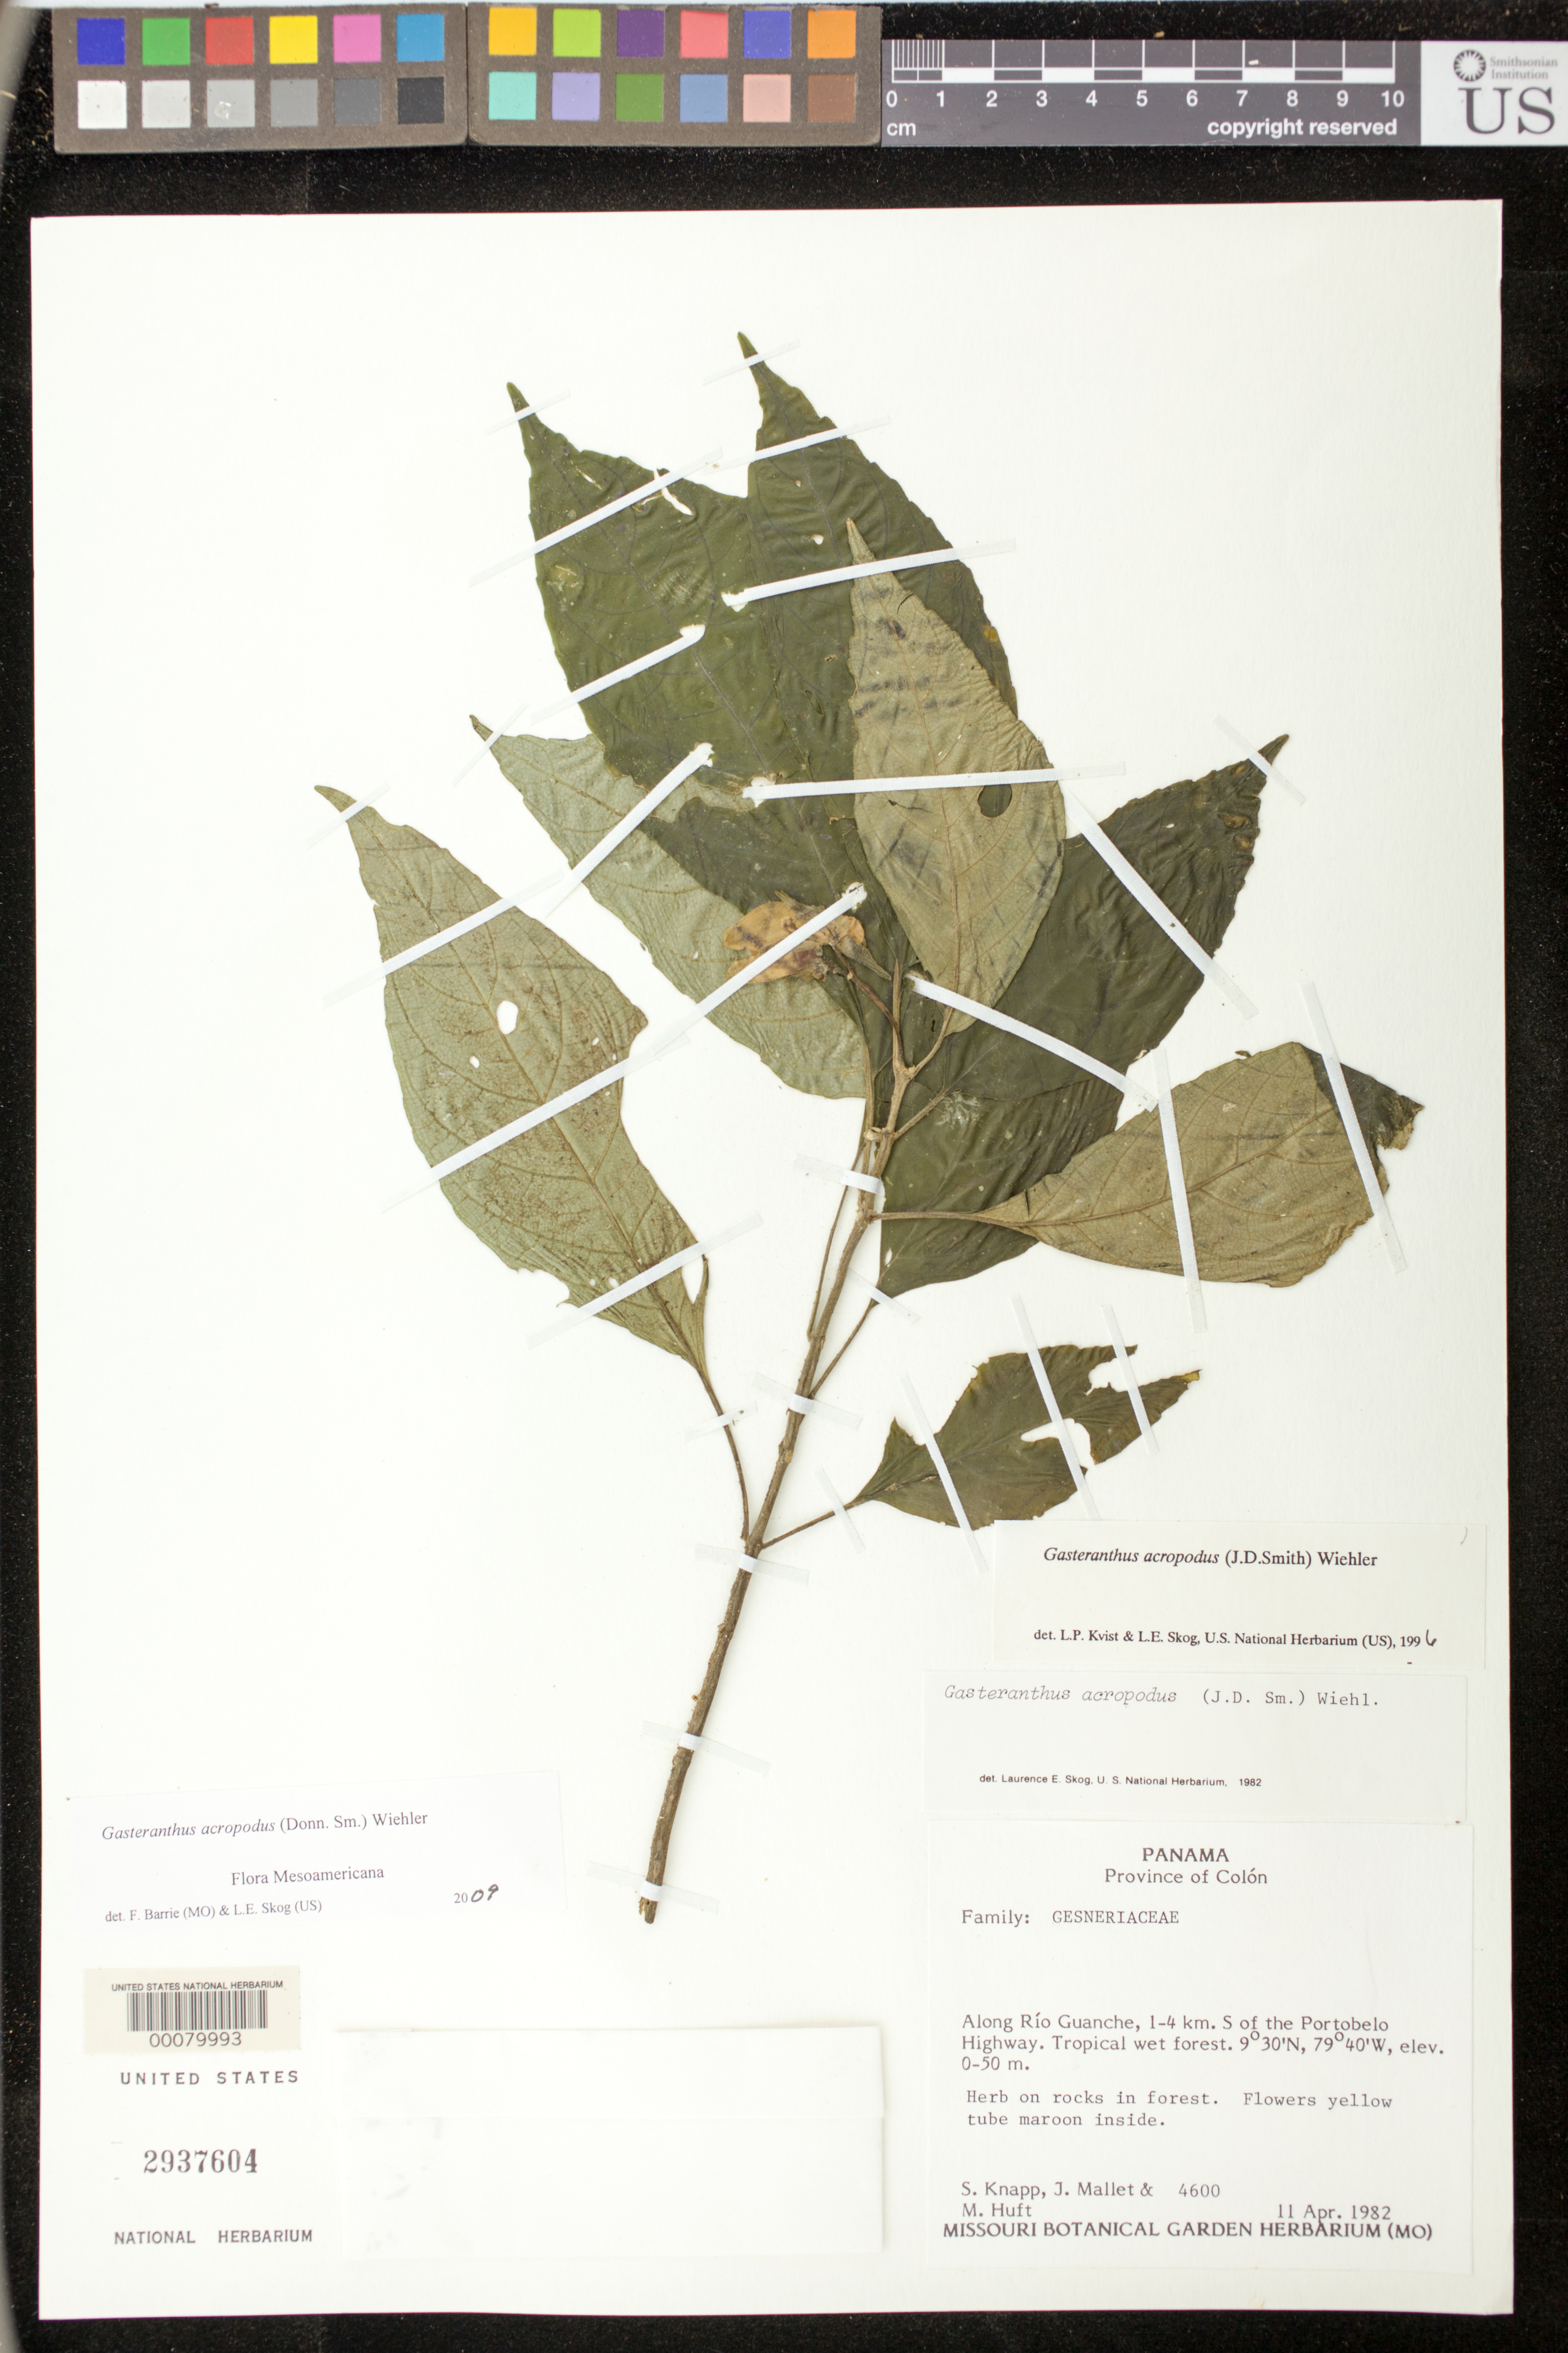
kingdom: Plantae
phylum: Tracheophyta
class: Magnoliopsida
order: Lamiales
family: Gesneriaceae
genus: Gasteranthus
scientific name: Gasteranthus acropodus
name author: (Donn. Sm.) Wiehler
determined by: Skog, Laurence E.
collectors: S. Knapp, J. Mallet & M. J. Huft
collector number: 4600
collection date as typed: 11 Apr 1982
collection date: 1982-04-11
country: Panama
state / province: Colón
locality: Above Río Guanche, 1-4 km S of the Portobelo highway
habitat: Tropical wet forest; on rocks in forest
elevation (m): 0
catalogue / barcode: US 2937604